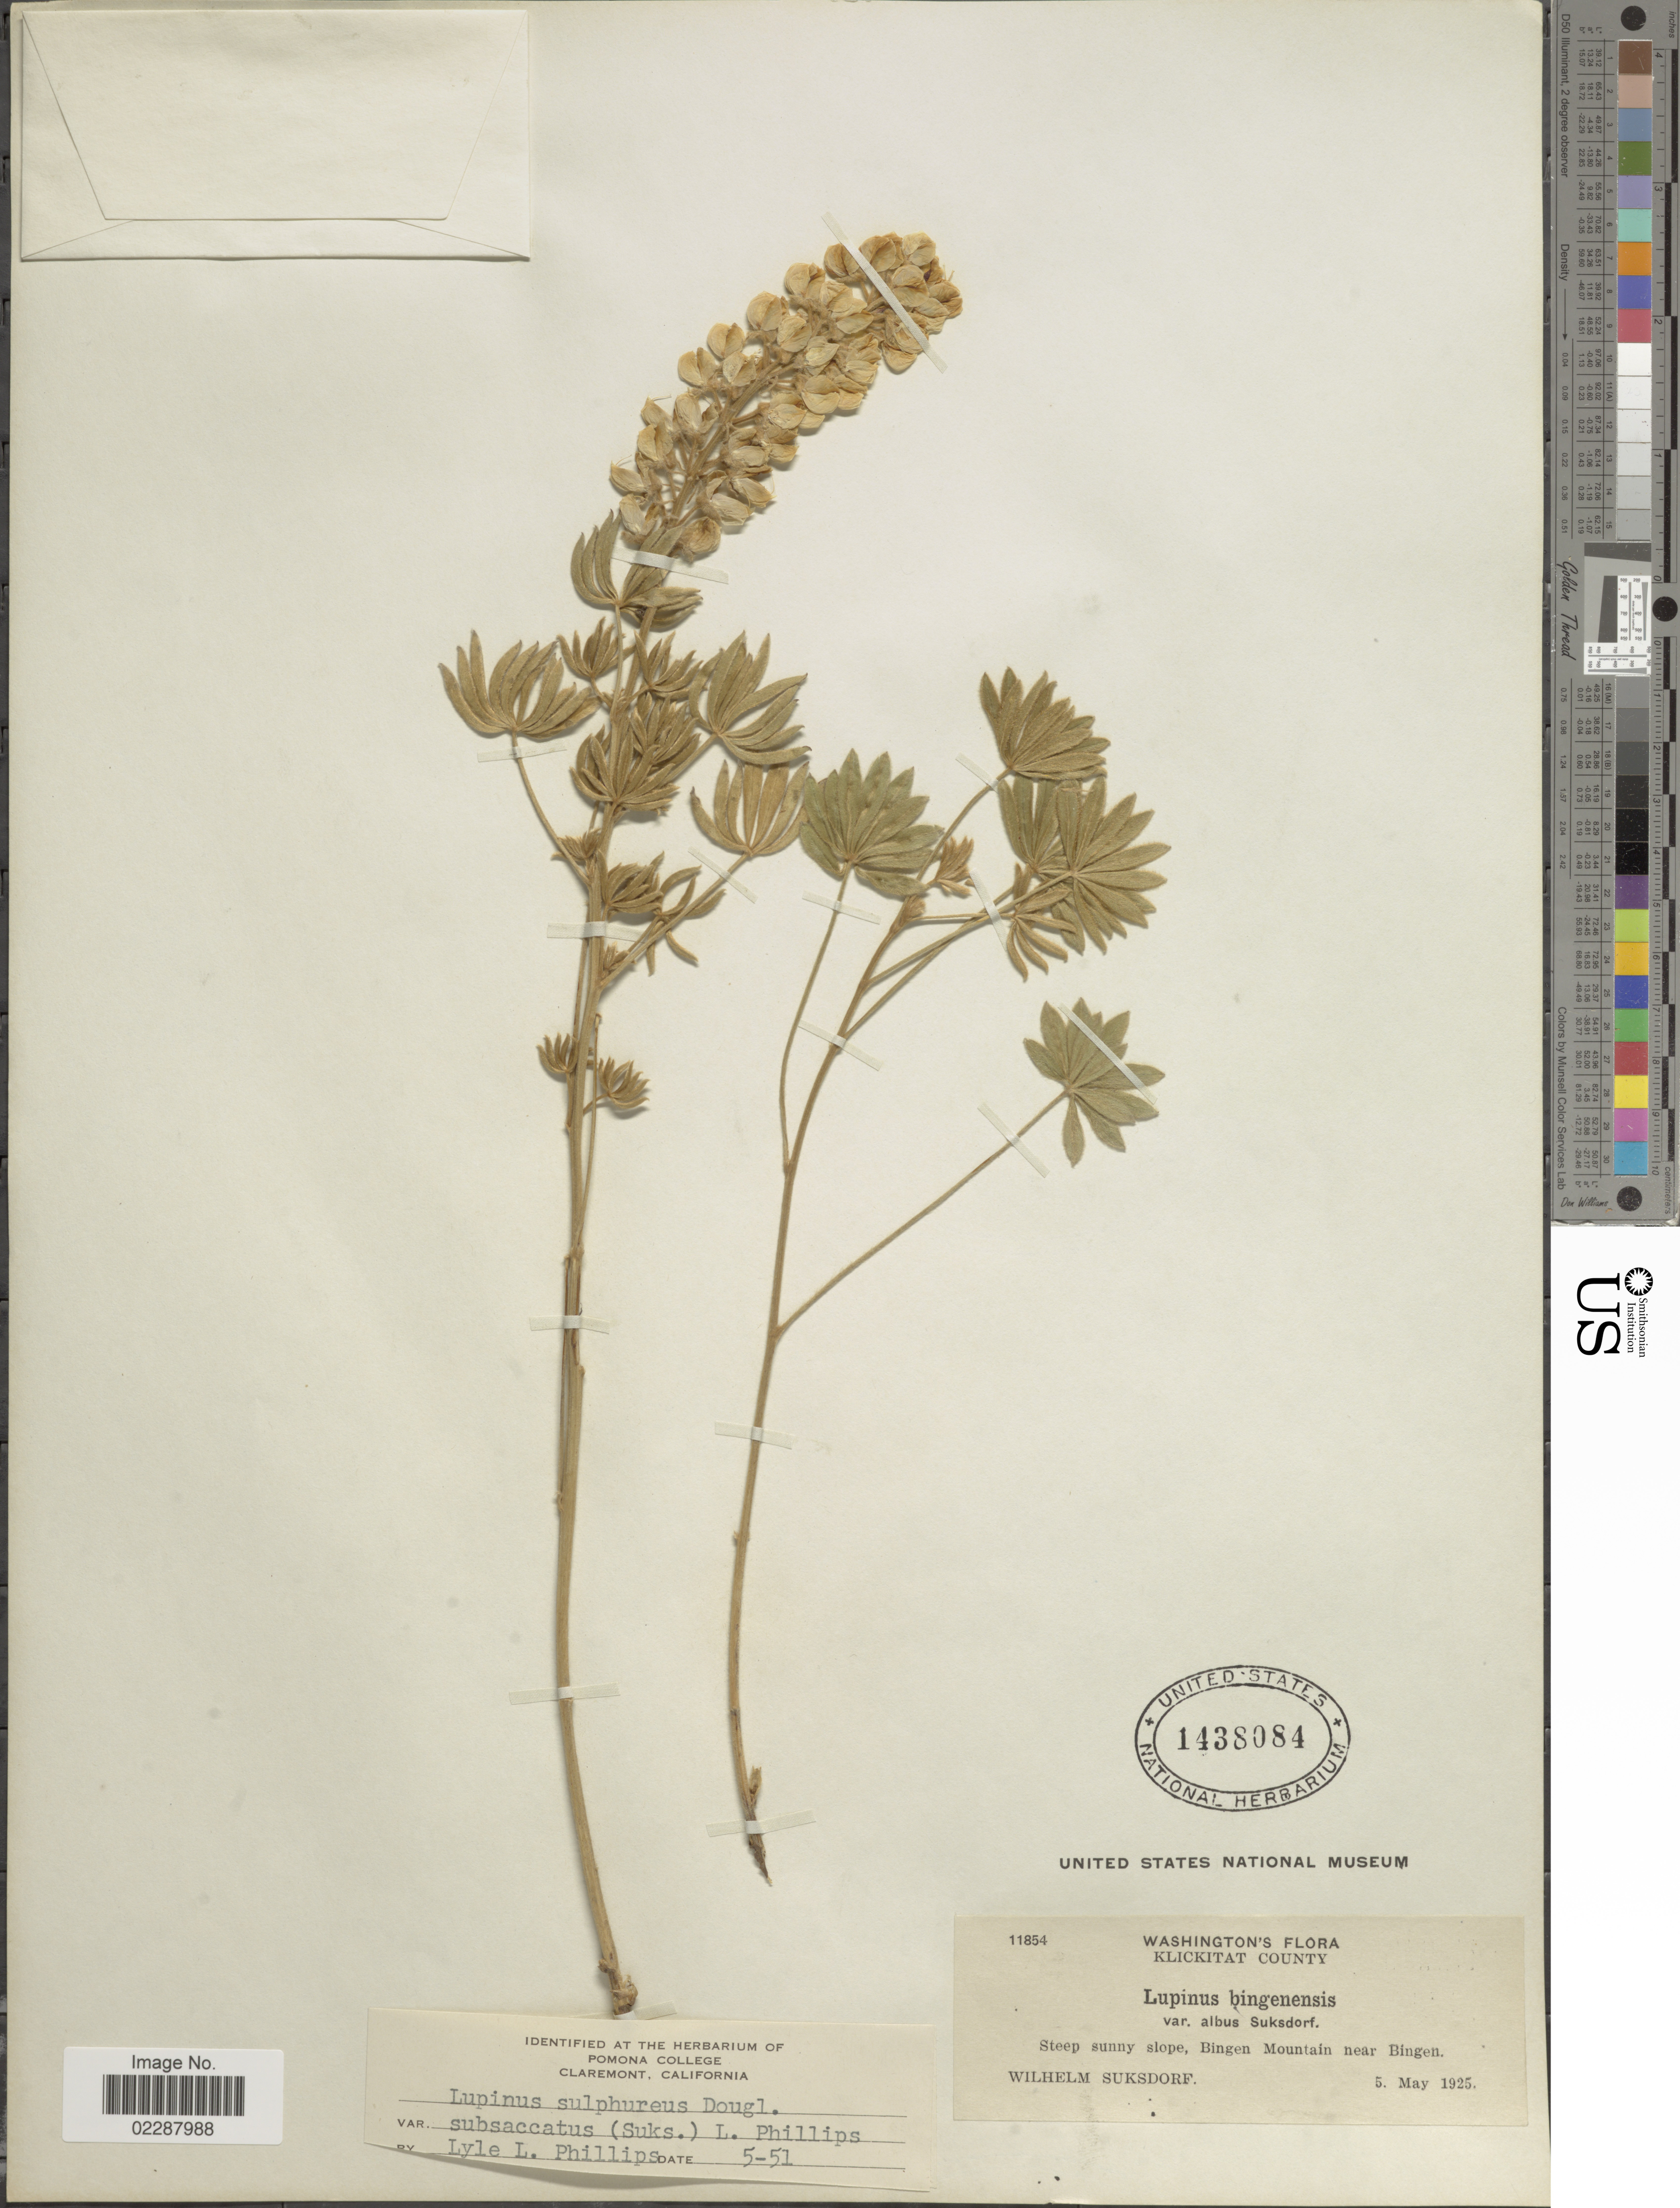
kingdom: Plantae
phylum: Tracheophyta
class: Magnoliopsida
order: Fabales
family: Fabaceae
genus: Lupinus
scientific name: Lupinus sulphureus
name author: Douglas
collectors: W. N. Suksdorf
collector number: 11854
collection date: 1925-05-05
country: United States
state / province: Washington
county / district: Klickitat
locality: Klickitat County, Bingen Mountain near Bingen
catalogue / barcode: US 1438084